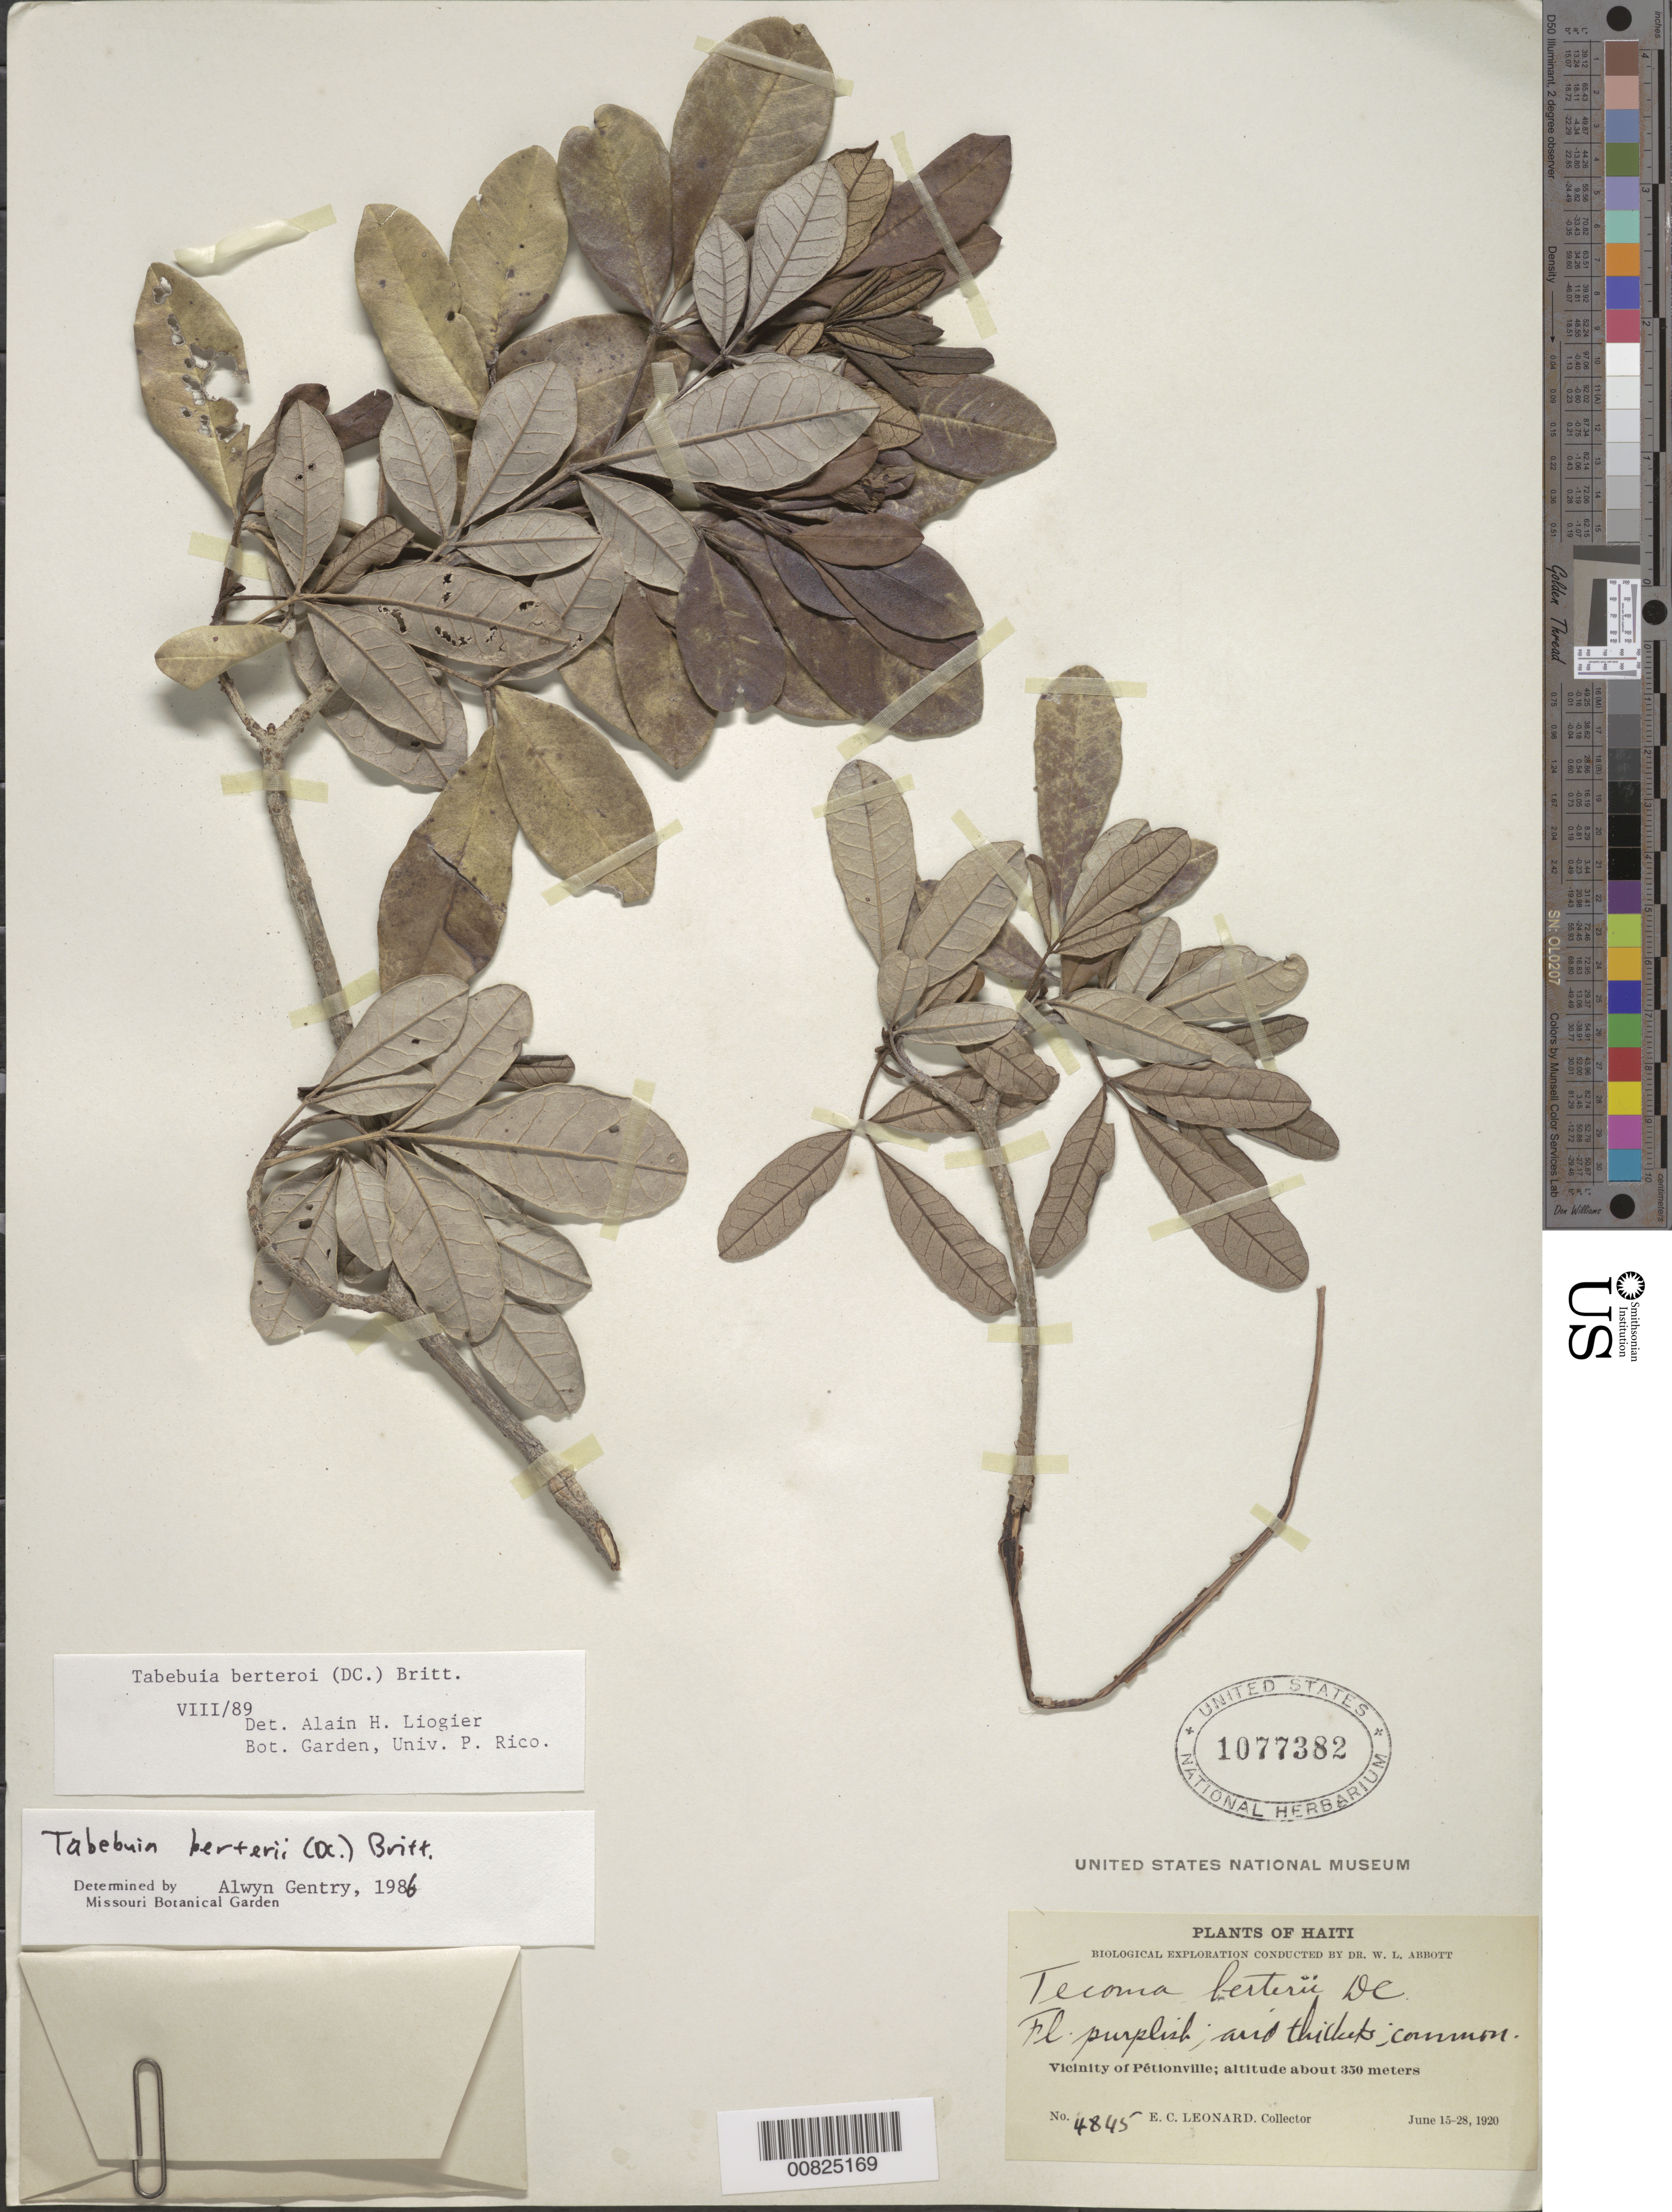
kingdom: Plantae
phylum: Tracheophyta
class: Magnoliopsida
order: Lamiales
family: Bignoniaceae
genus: Tabebuia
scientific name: Tabebuia berteroi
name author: (DC.) Britton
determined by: Liogier, Alain H.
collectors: E. C. Leonard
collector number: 4845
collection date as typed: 15 Jun 1920 to 28 Jun 1920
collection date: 1920-06-15/1920-06-28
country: Haiti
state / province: Ouest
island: Hispaniola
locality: Vicinity of Pétionville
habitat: Arid thickets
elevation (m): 350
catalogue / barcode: US 1077382